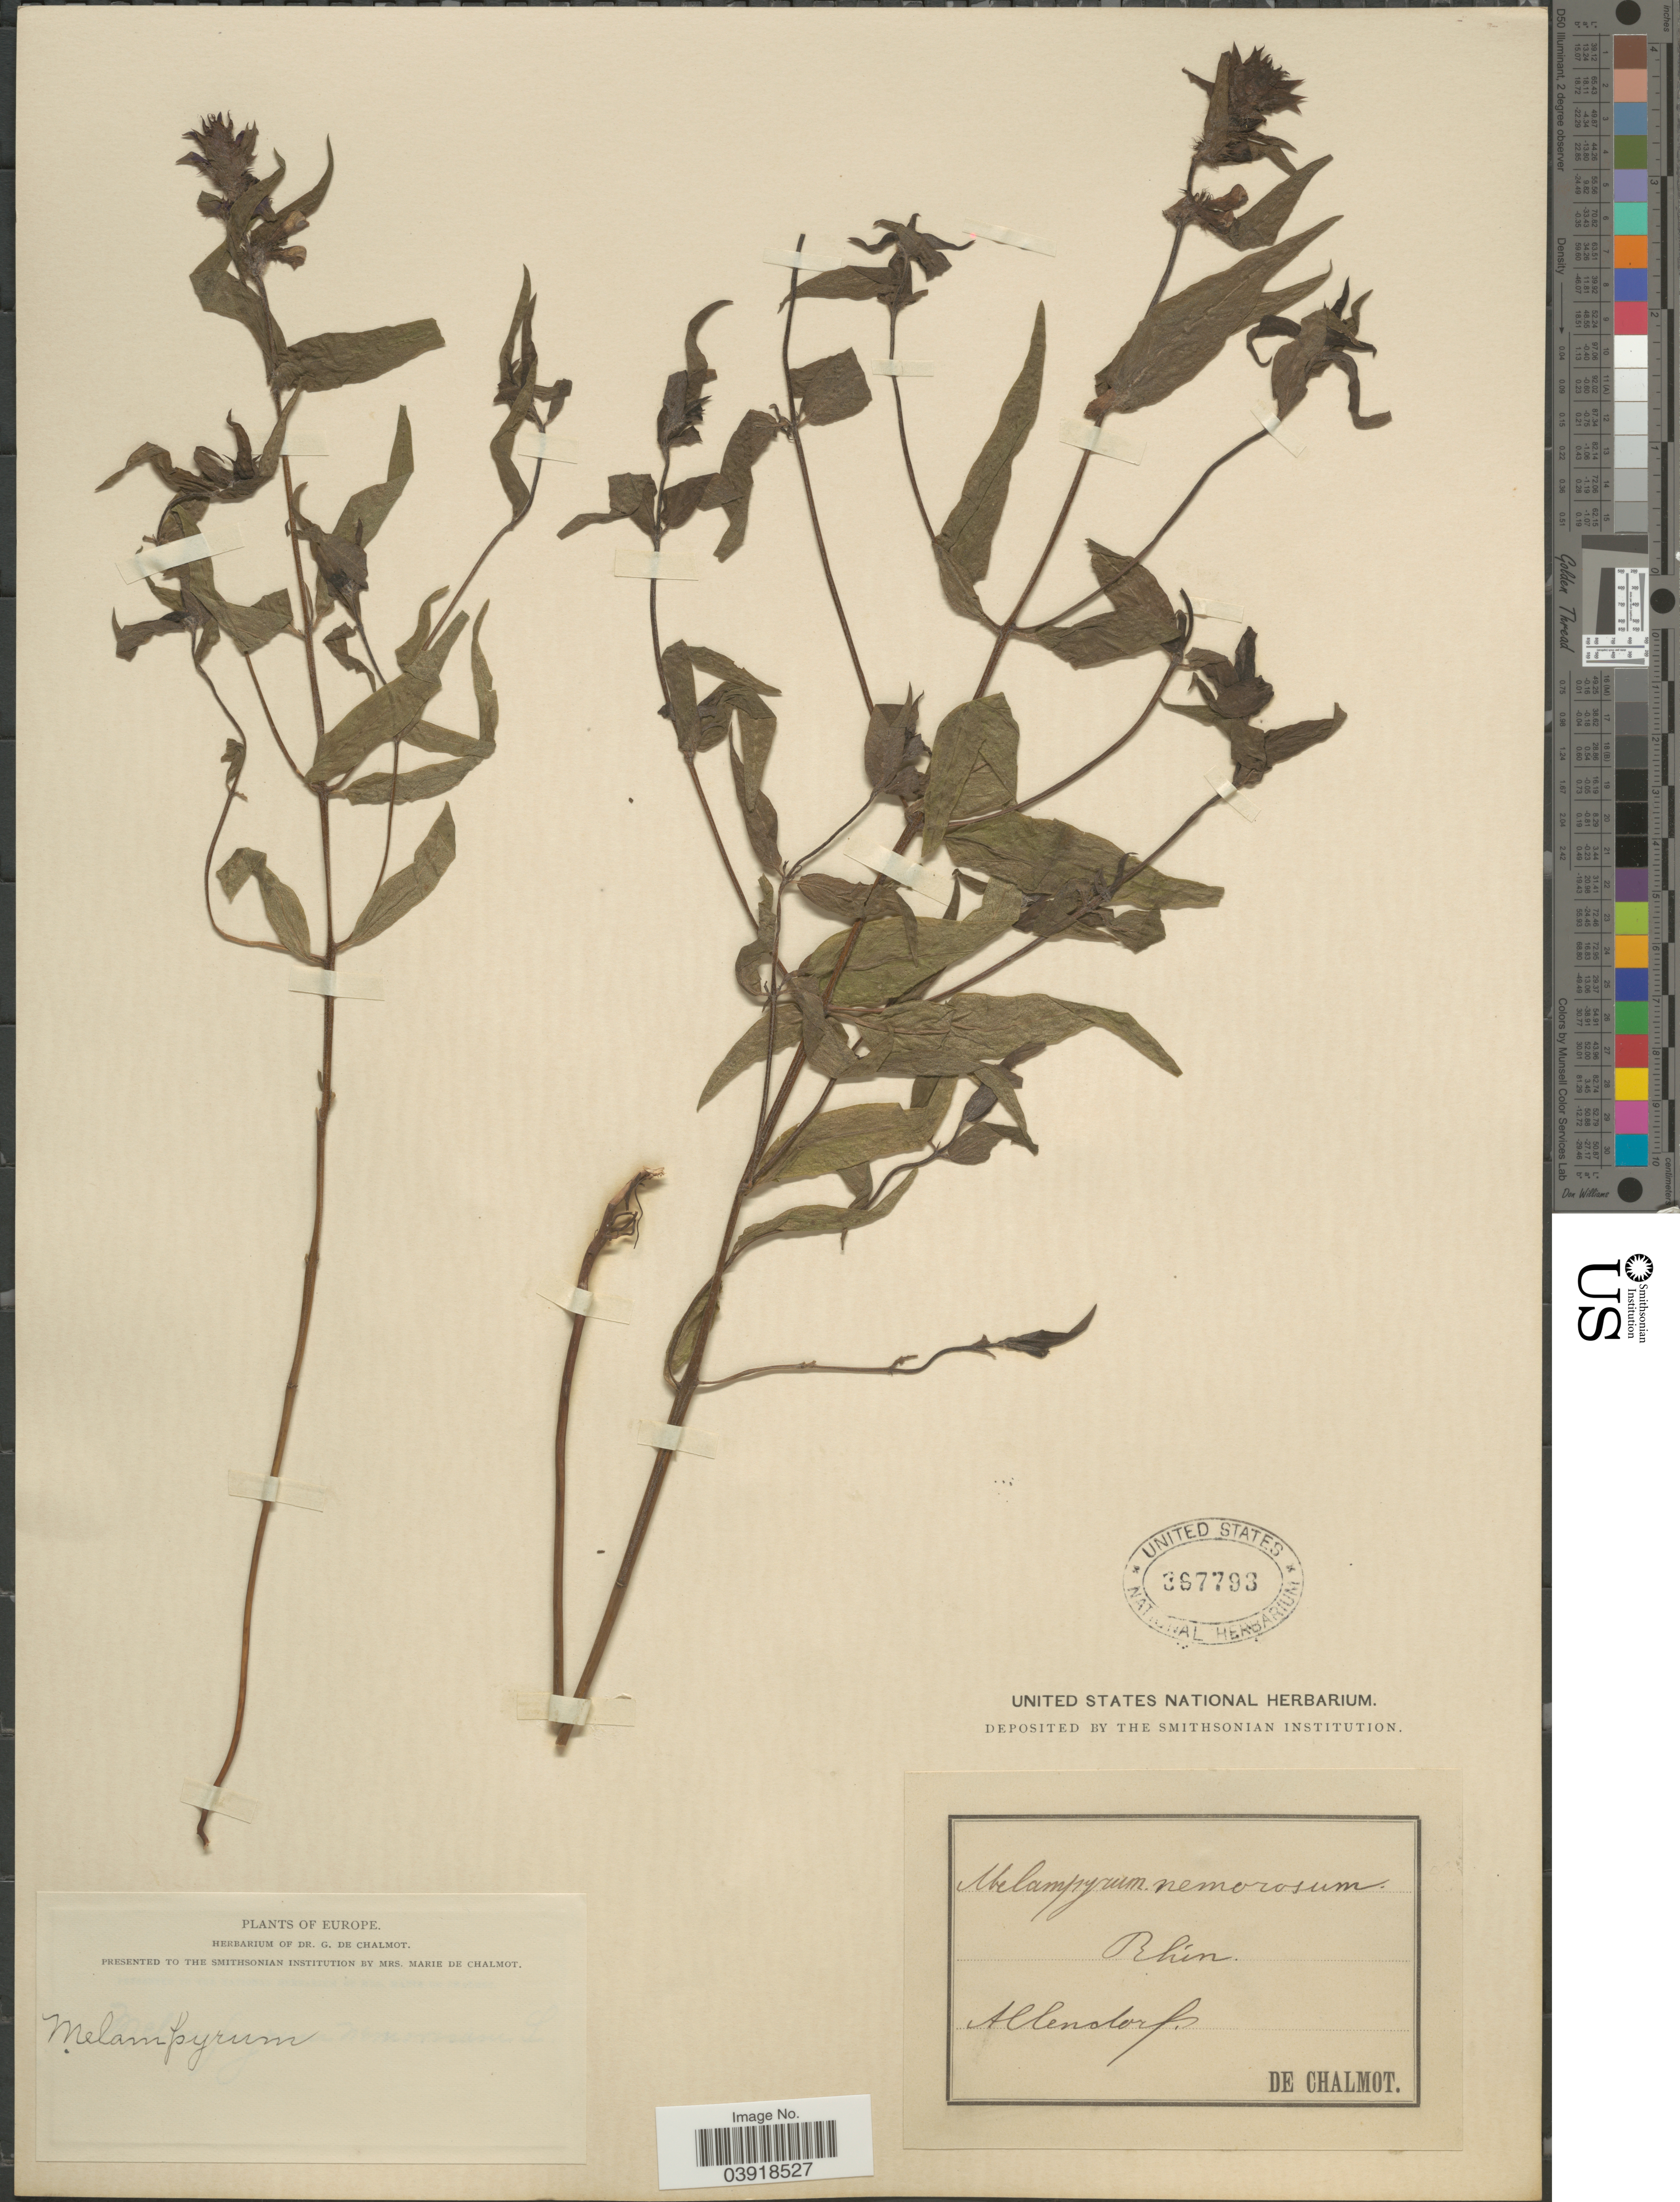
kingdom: Plantae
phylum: Tracheophyta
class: Magnoliopsida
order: Lamiales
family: Orobanchaceae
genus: Melampyrum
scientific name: Melampyrum nemorosum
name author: Baumg.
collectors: De Chalmot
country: Germany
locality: Rhen. Allendorf.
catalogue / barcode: US 367793